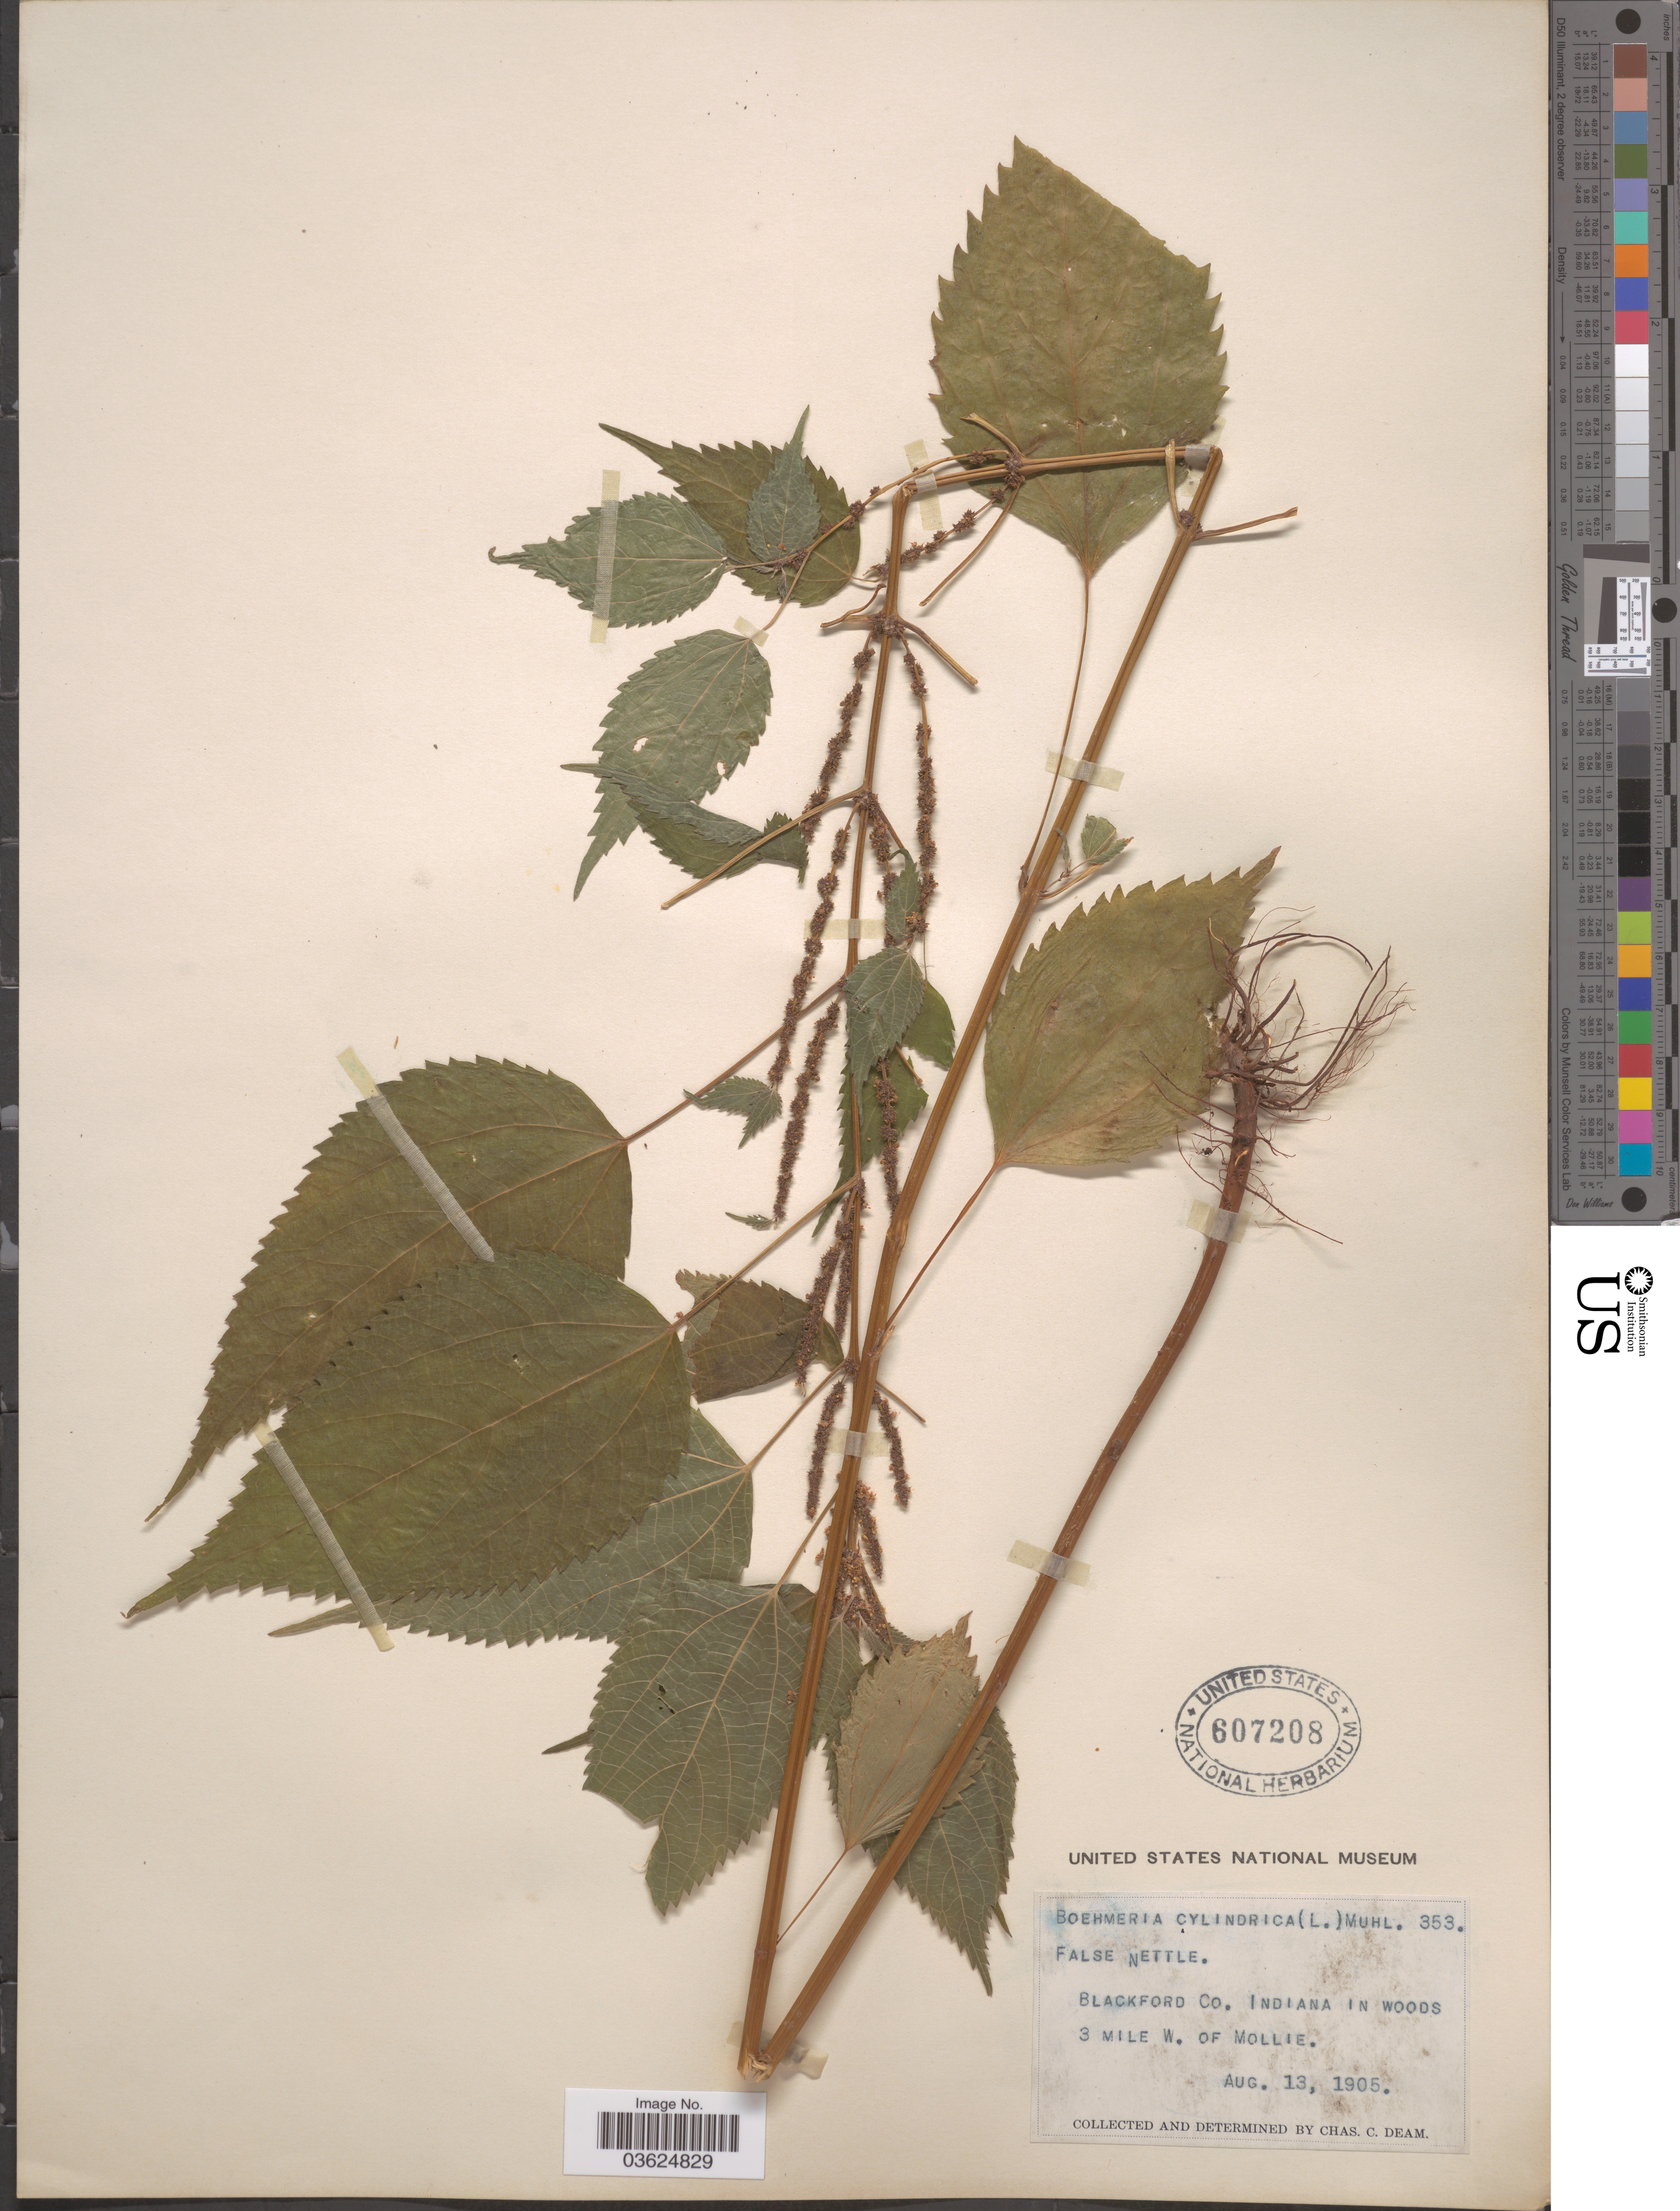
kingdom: Plantae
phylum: Tracheophyta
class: Magnoliopsida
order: Rosales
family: Urticaceae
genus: Boehmeria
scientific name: Boehmeria cylindrica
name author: (L.) Sw.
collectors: C. C. Deam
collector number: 353?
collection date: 1905-08-13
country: United States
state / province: Indiana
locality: Blackford Co. Indiana in woods 3 mile W. of Mollie.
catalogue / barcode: US 607208